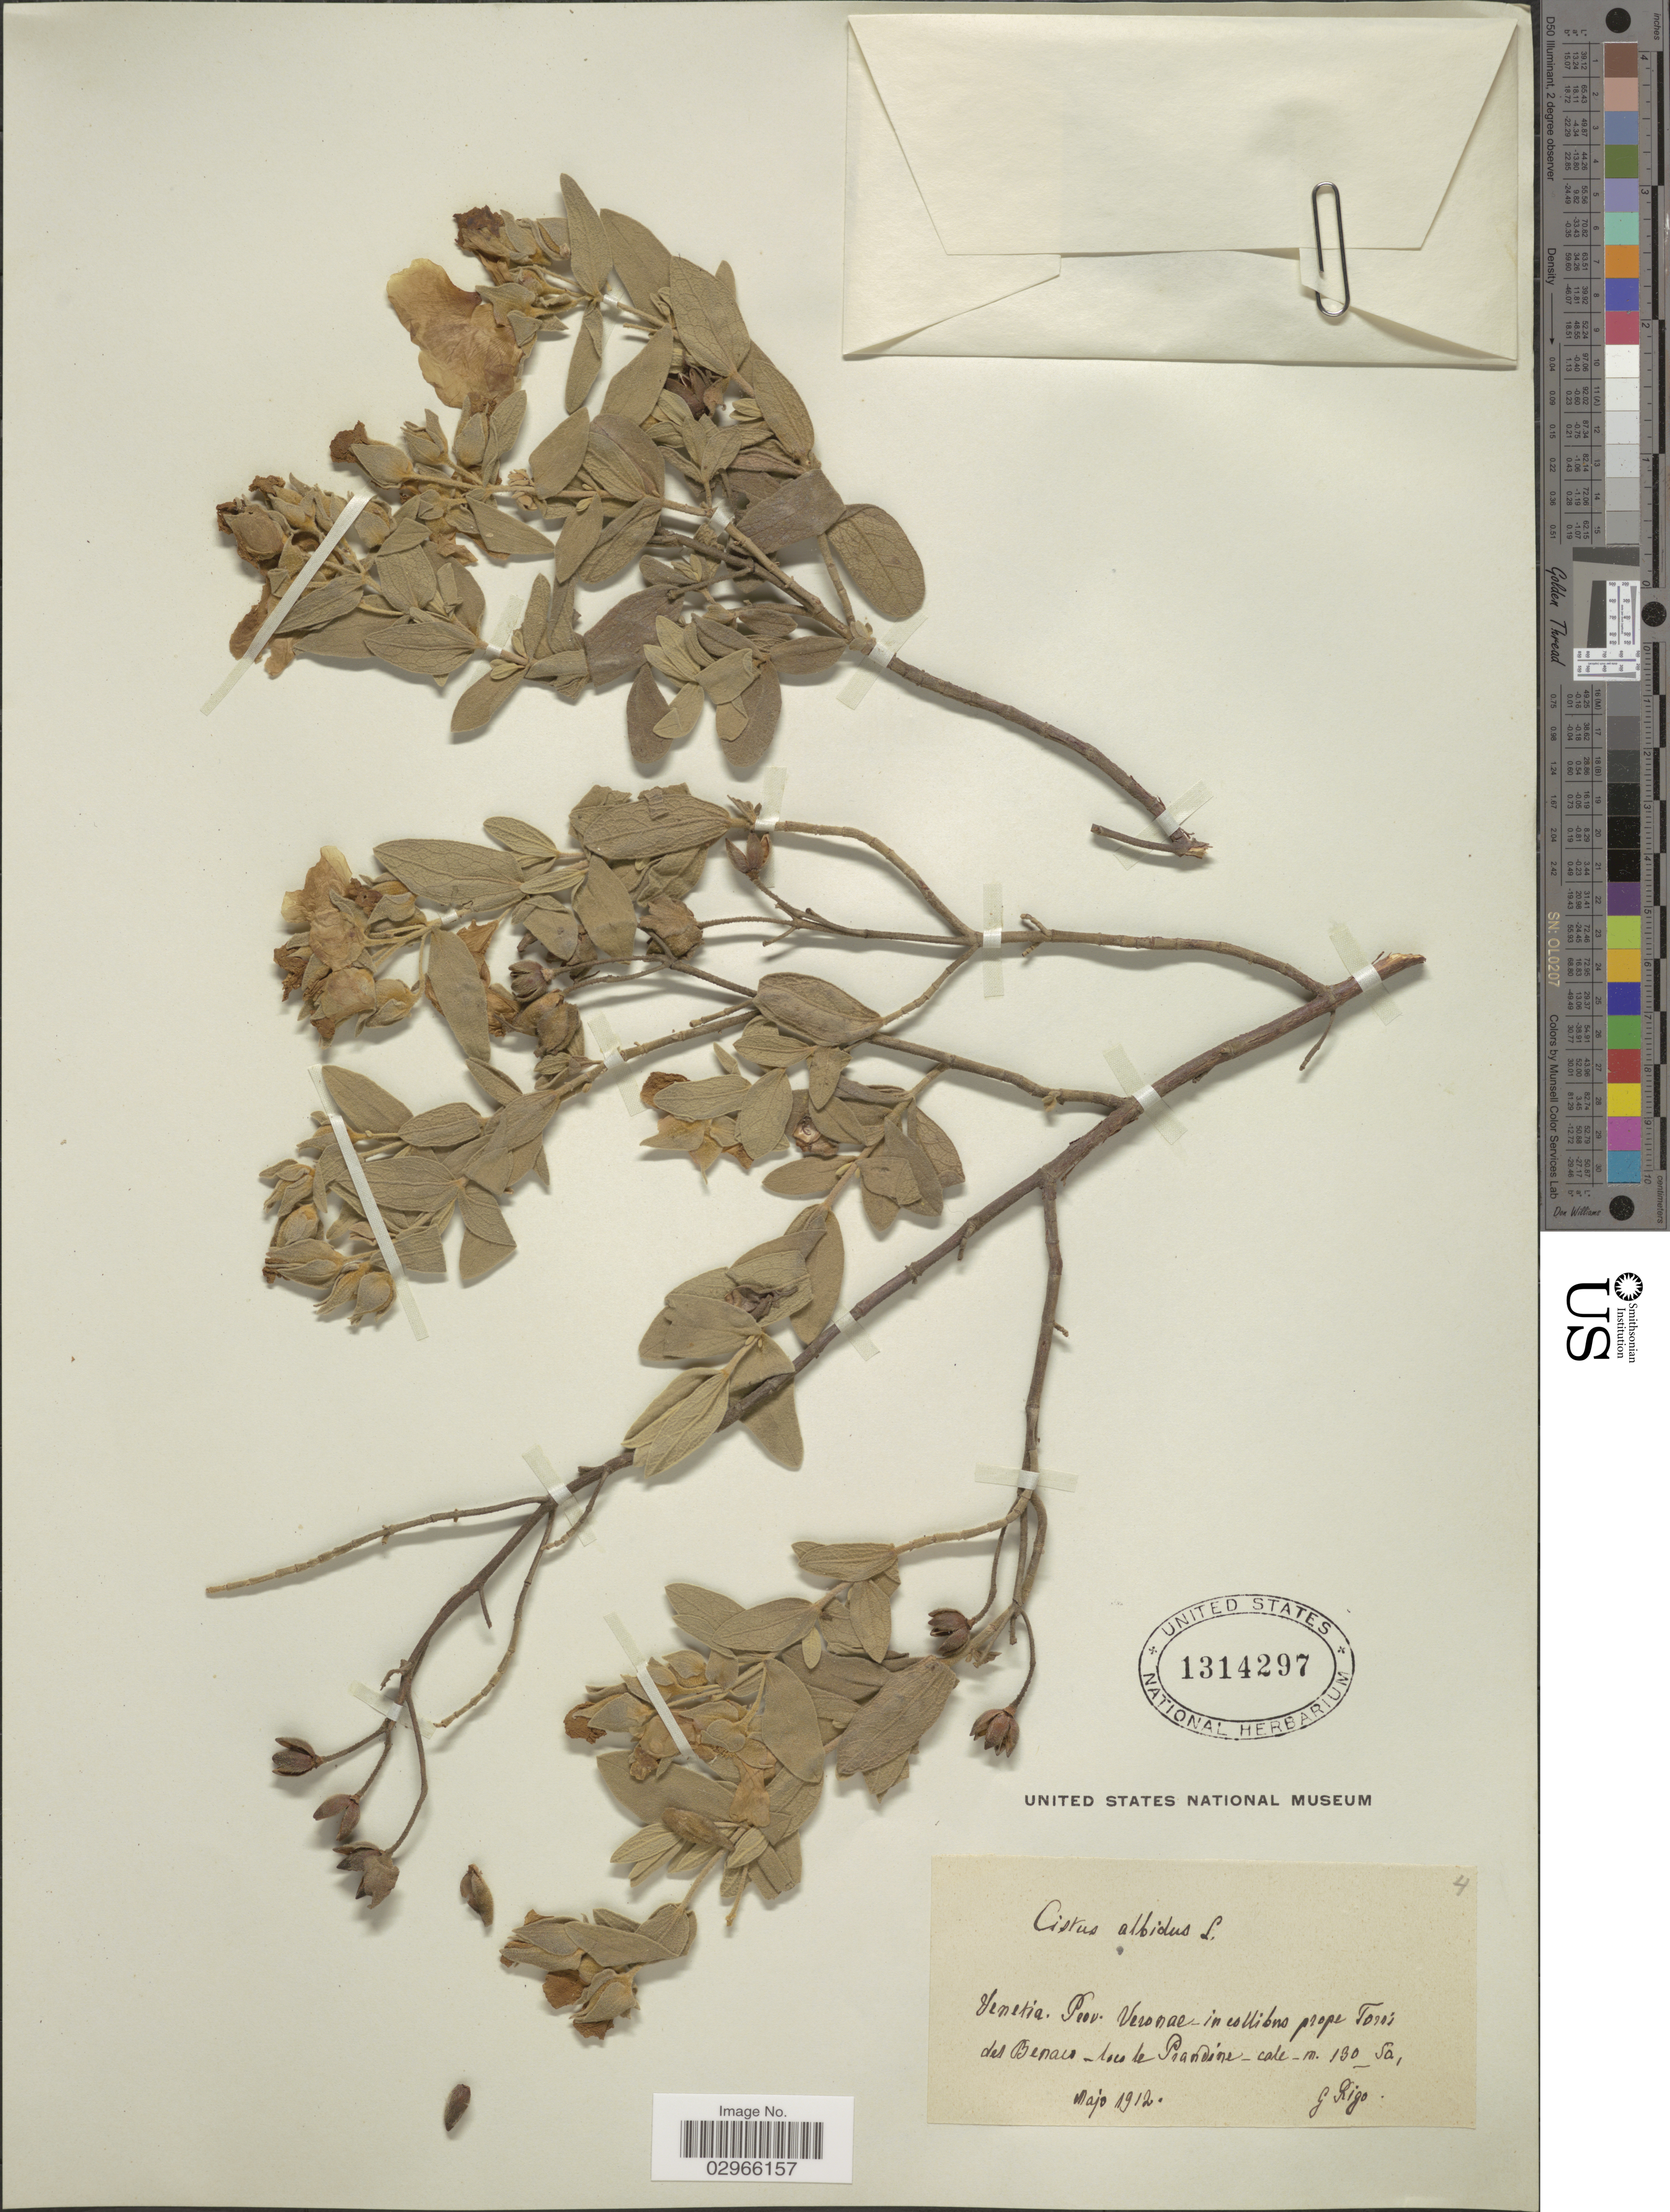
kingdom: Plantae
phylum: Tracheophyta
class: Magnoliopsida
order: Malvales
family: Cistaceae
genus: Cistus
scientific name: Cistus albidus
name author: L.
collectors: G. Rigo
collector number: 4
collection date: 1912-05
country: Italy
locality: Venetia. Prov. Veronae - in collibus prope Torsi des Benais - loca de Prandine - calc.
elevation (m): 130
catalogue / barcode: US 1314297